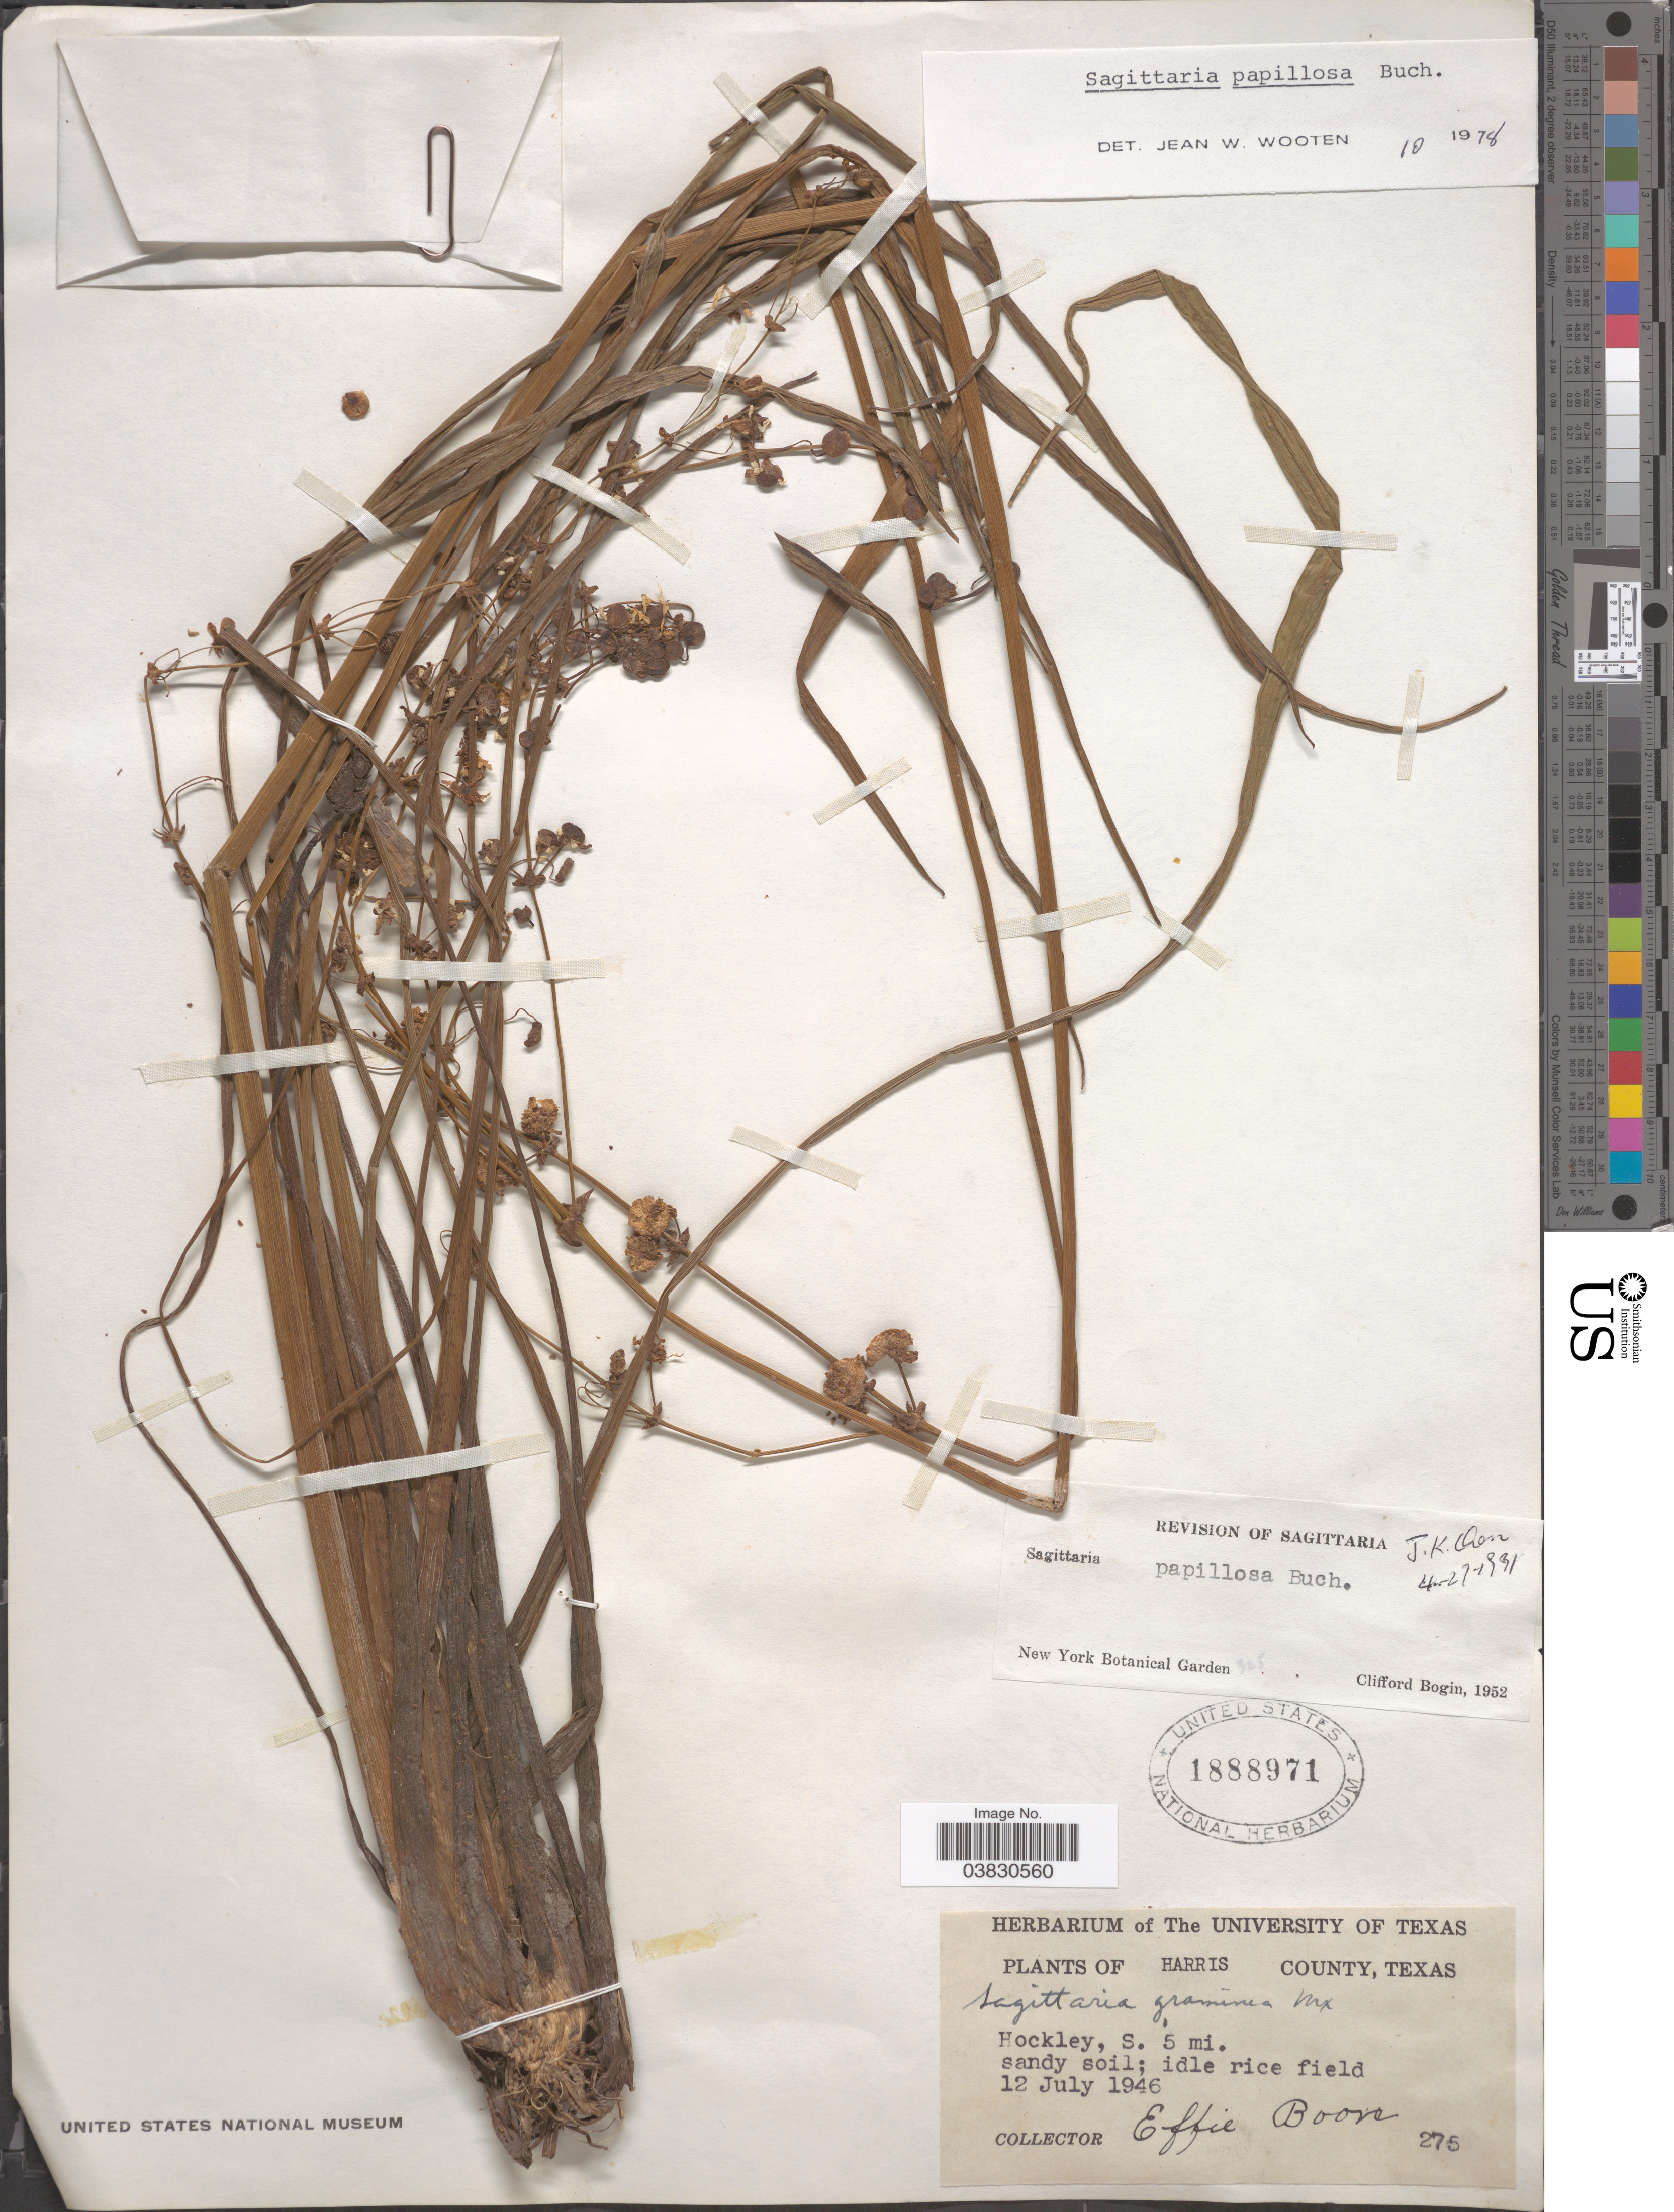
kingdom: Plantae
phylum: Tracheophyta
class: Liliopsida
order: Alismatales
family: Alismataceae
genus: Sagittaria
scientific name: Sagittaria papillosa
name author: Buchenau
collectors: E. Boon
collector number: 275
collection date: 1946-07-12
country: United States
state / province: Texas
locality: Harris County. Hockley, S. 5 mi. sandy soil; idle rice field.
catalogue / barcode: US 1888971